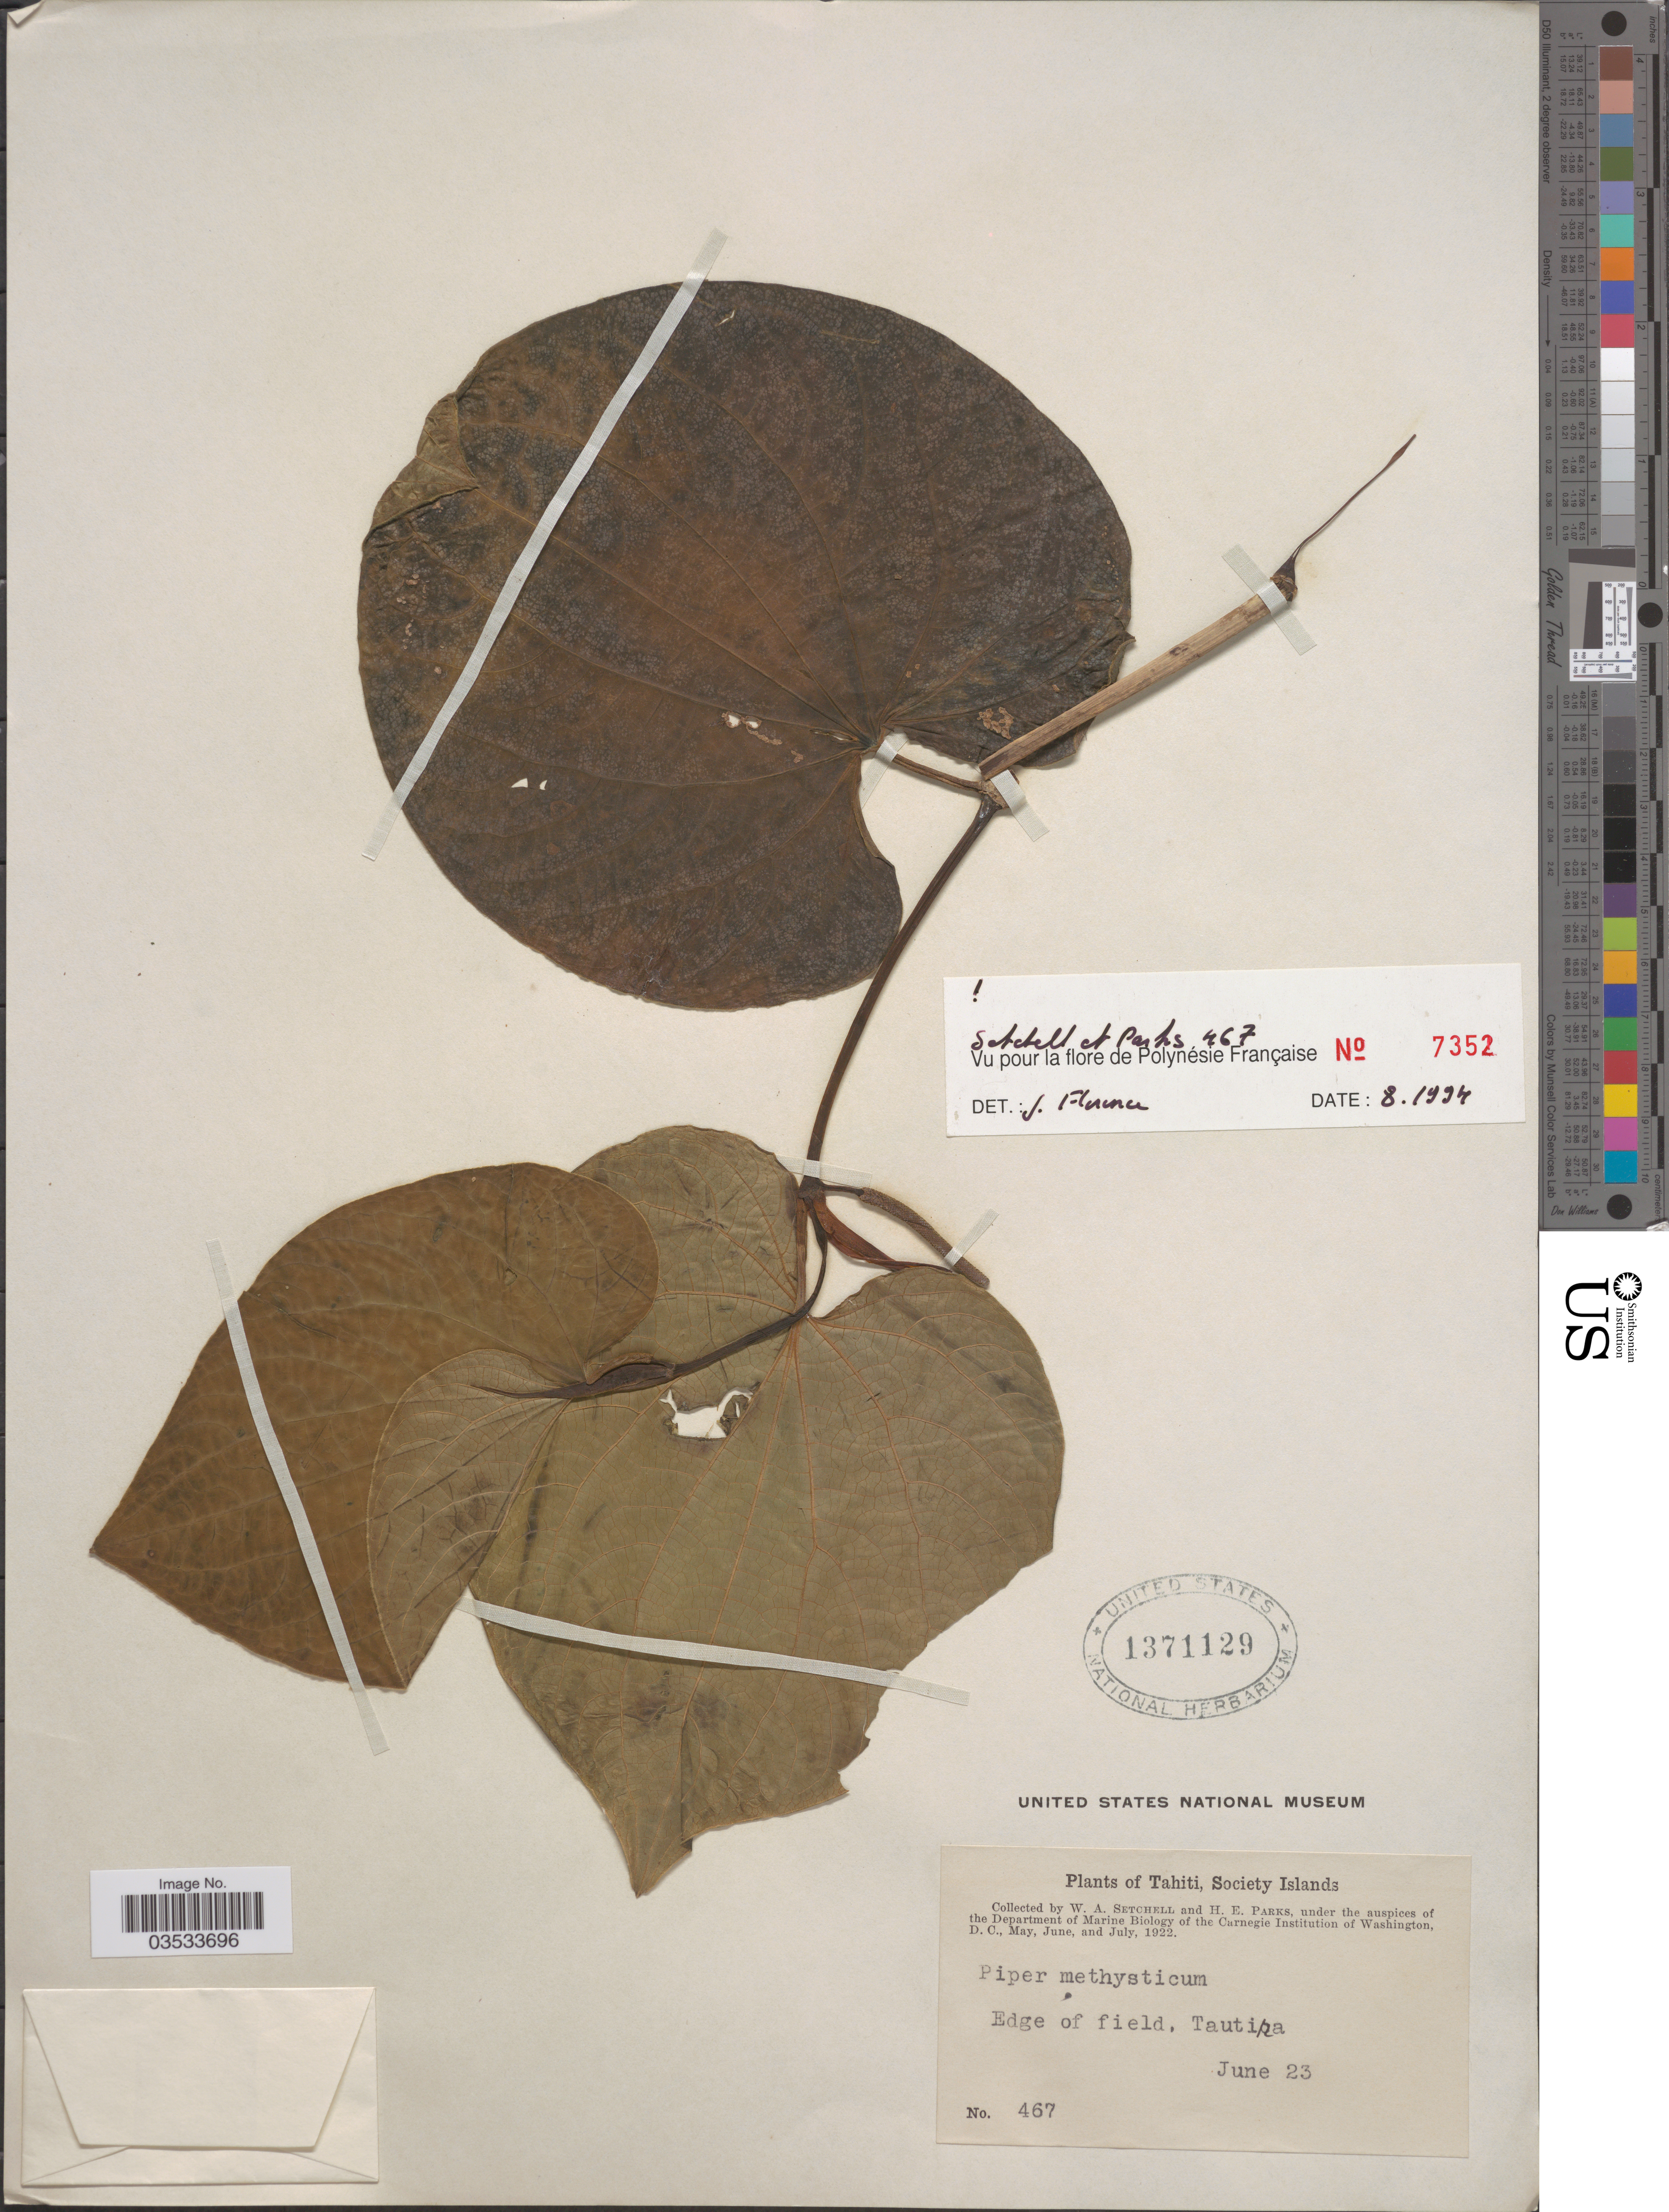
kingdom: Plantae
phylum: Tracheophyta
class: Magnoliopsida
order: Piperales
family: Piperaceae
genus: Piper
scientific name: Piper methysticum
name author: J.R. Forst. & G. Forst.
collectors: W. Setchell & H. E. Parks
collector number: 467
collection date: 1922-06-23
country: French Polynesia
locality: Tahiti, Society Islands. Edge of field, Tauti [illegible text]a.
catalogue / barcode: US 1371129